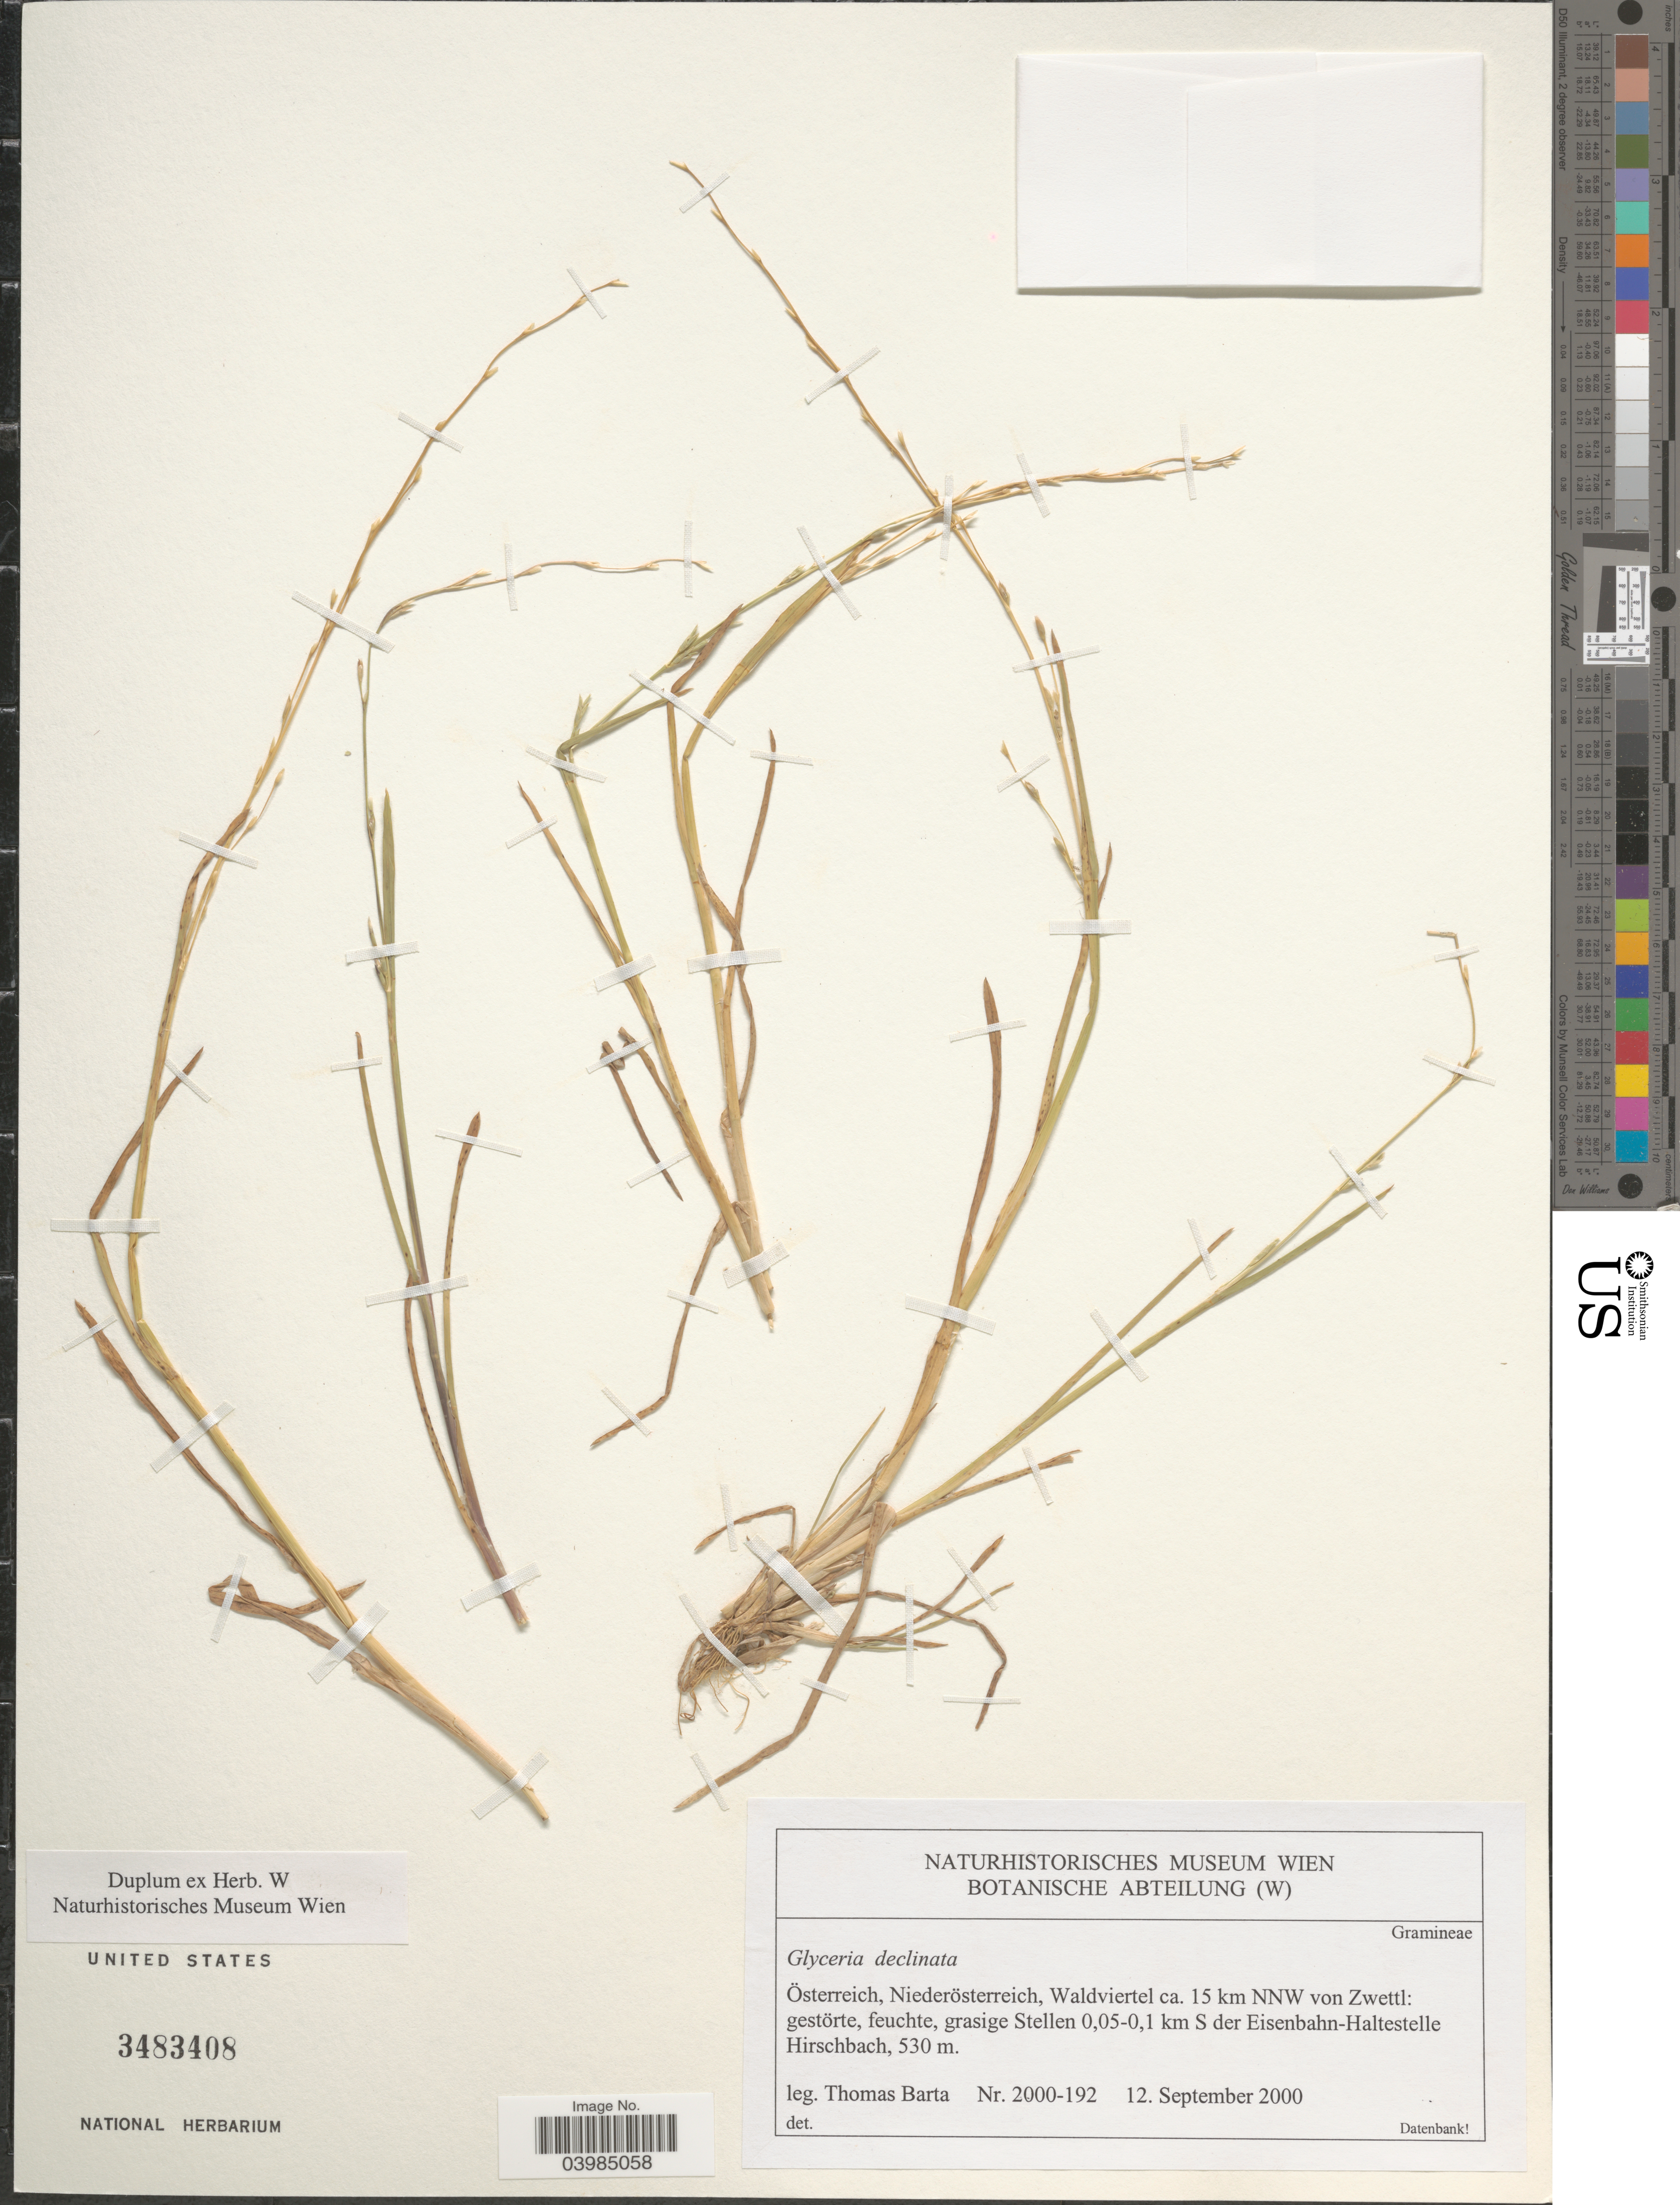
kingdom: Plantae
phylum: Tracheophyta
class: Liliopsida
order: Poales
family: Poaceae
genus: Glyceria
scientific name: Glyceria declinata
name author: Bréb.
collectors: T. Barta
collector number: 2000-192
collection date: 2000-09-12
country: Austria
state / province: Niederosterreich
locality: Österreich, Waldviertel ca. 15 km NNW von Zwettl: grasige Stellen 0,05-0,1 km S der Eisenbahn-Haltestelle Hirschbach.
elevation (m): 530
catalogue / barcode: US 3483408